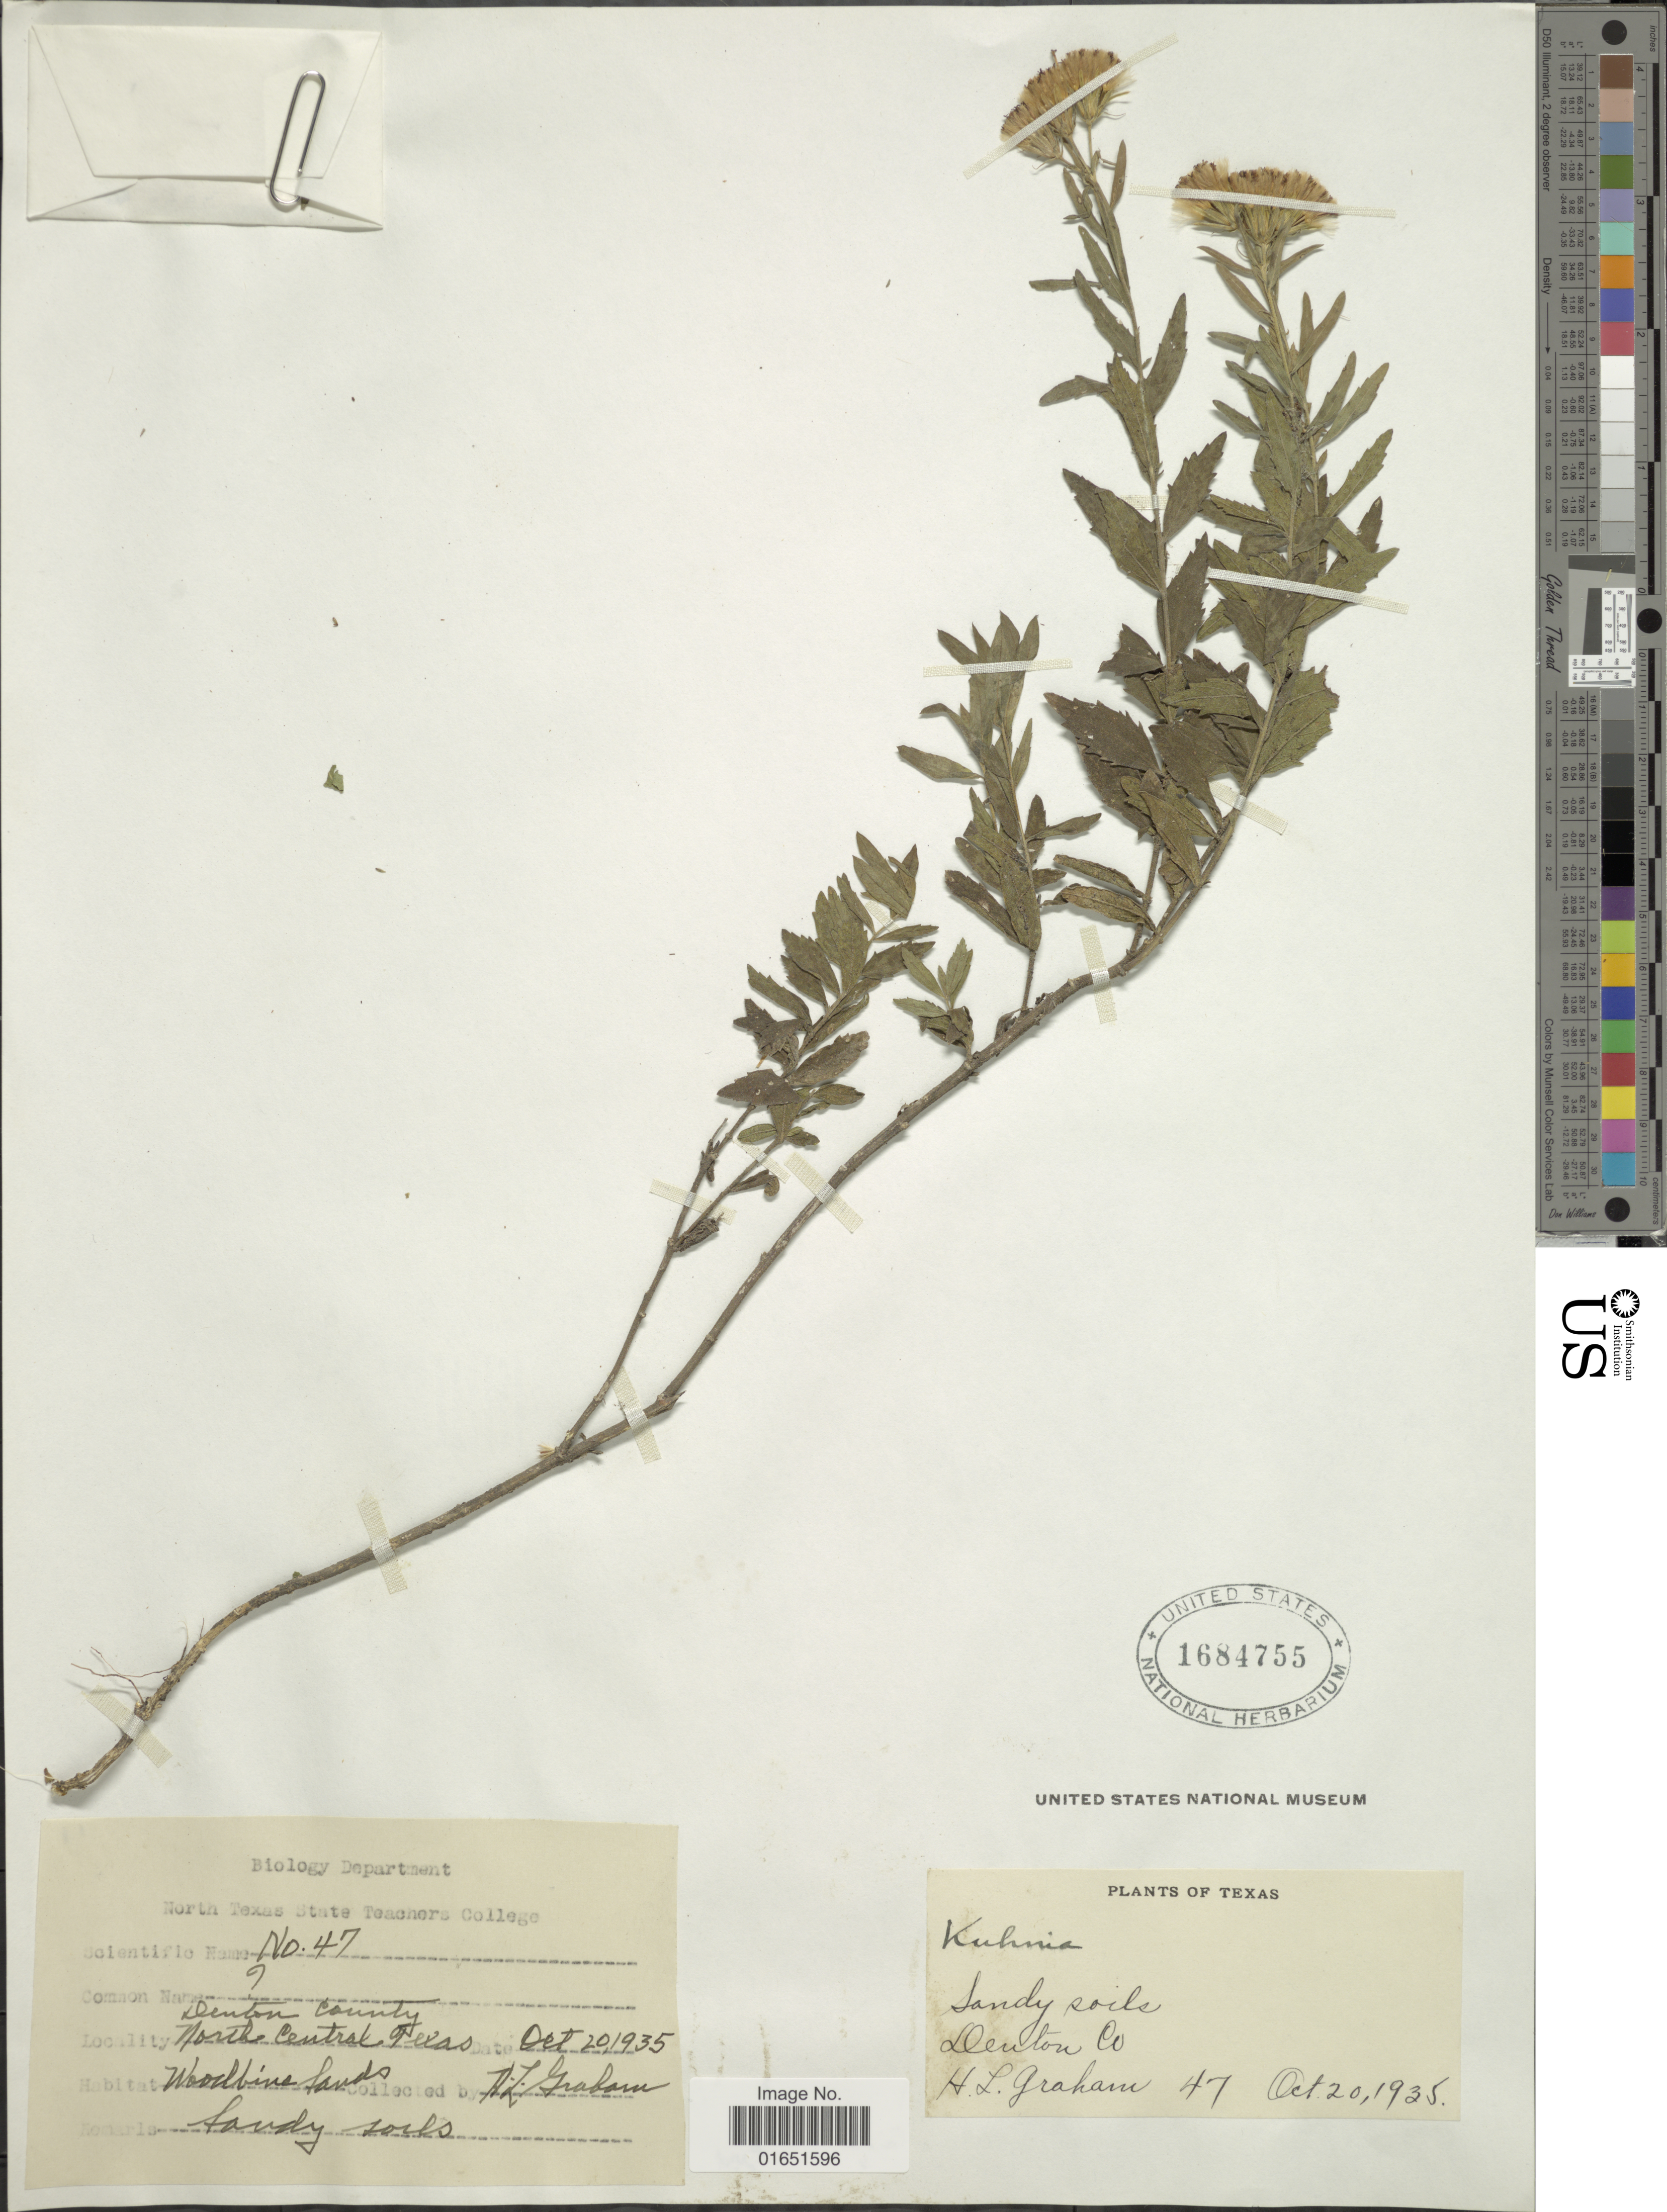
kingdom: Plantae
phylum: Tracheophyta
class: Magnoliopsida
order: Asterales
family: Asteraceae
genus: Brickellia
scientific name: Brickellia sp.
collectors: H. L. Graham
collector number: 47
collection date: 1935-10-20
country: United States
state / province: Texas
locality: Sandy soils, Denton Co, North Central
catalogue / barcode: US 1684755